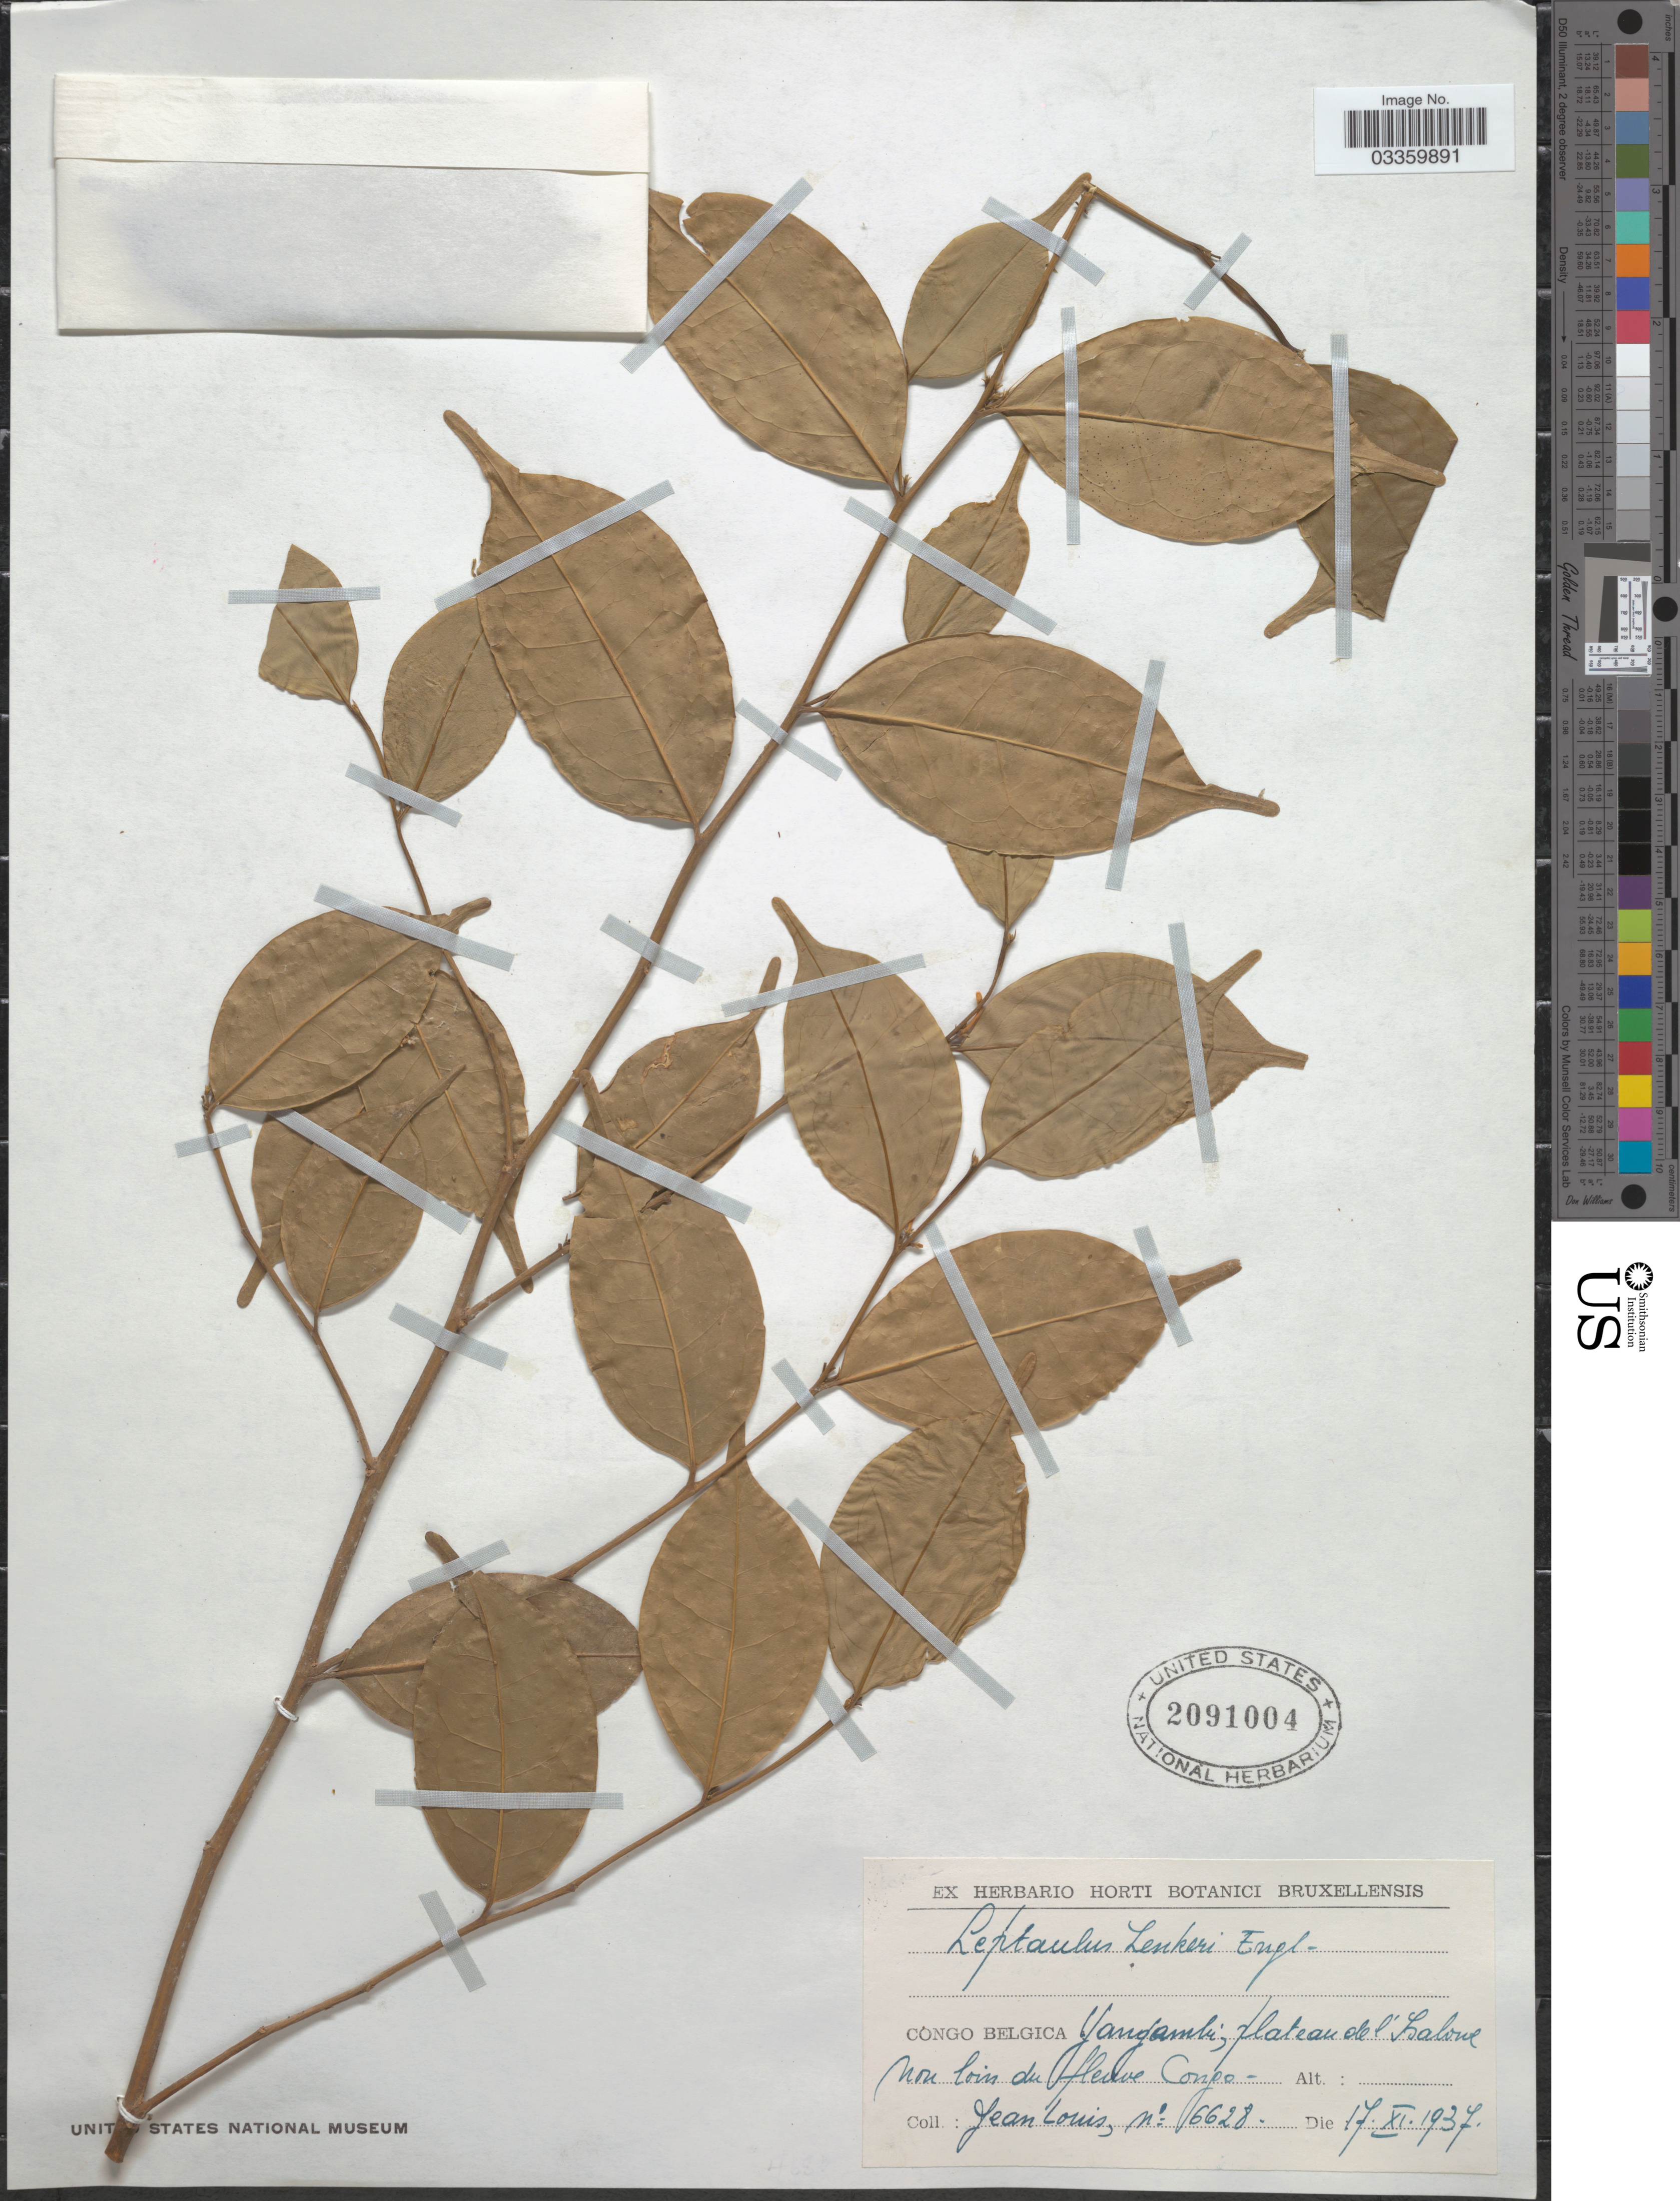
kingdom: Plantae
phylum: Tracheophyta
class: Magnoliopsida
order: Cardiopteridales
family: Cardiopteridaceae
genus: Leptaulus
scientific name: Leptaulus zenkeri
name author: Engl.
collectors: J. Louis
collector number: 6628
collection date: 1937-11-17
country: Congo, Democratic Republic of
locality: Congo Belgica: Yangambi, plateau de l'Isalowe nou loin de flueve Congo.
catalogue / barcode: US 2091004